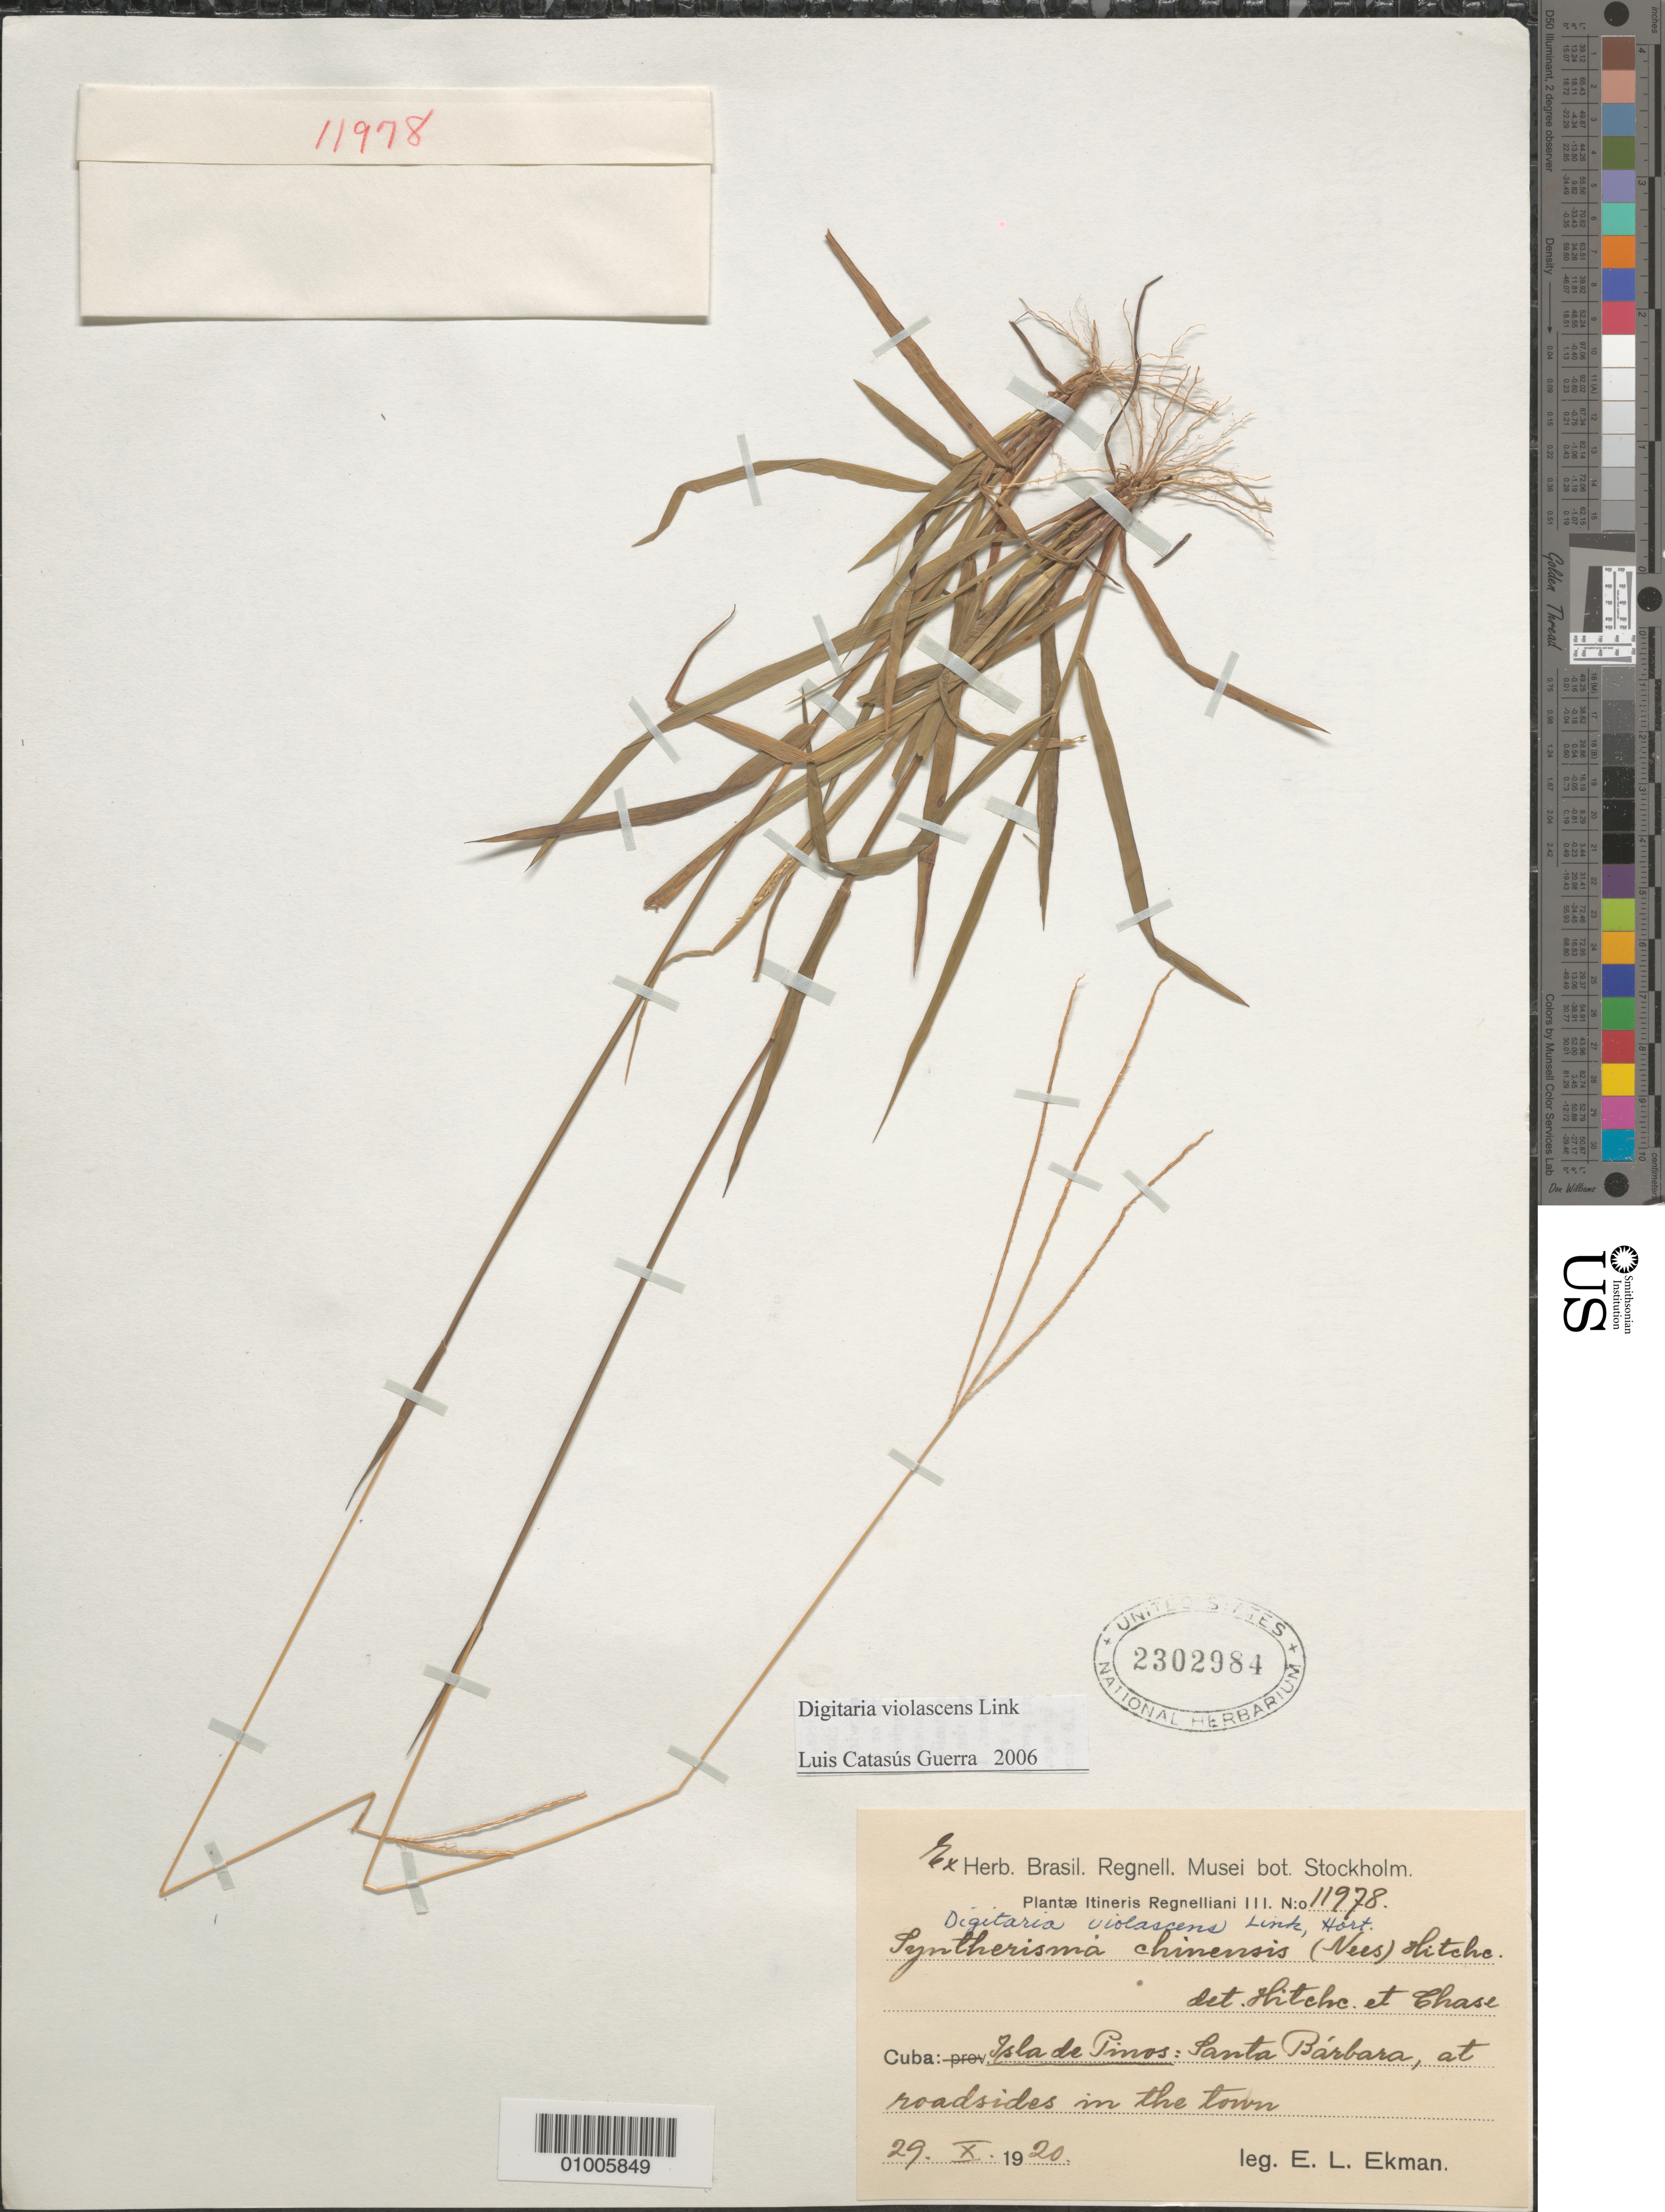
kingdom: Plantae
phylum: Tracheophyta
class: Liliopsida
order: Poales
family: Poaceae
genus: Digitaria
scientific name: Digitaria violascens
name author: Link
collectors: E. L. Ekman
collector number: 11978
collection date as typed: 29 Oct 1920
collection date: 1920-10-29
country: Cuba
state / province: Pinar del Rio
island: Cuba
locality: Pinar del Rio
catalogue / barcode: US 2302984